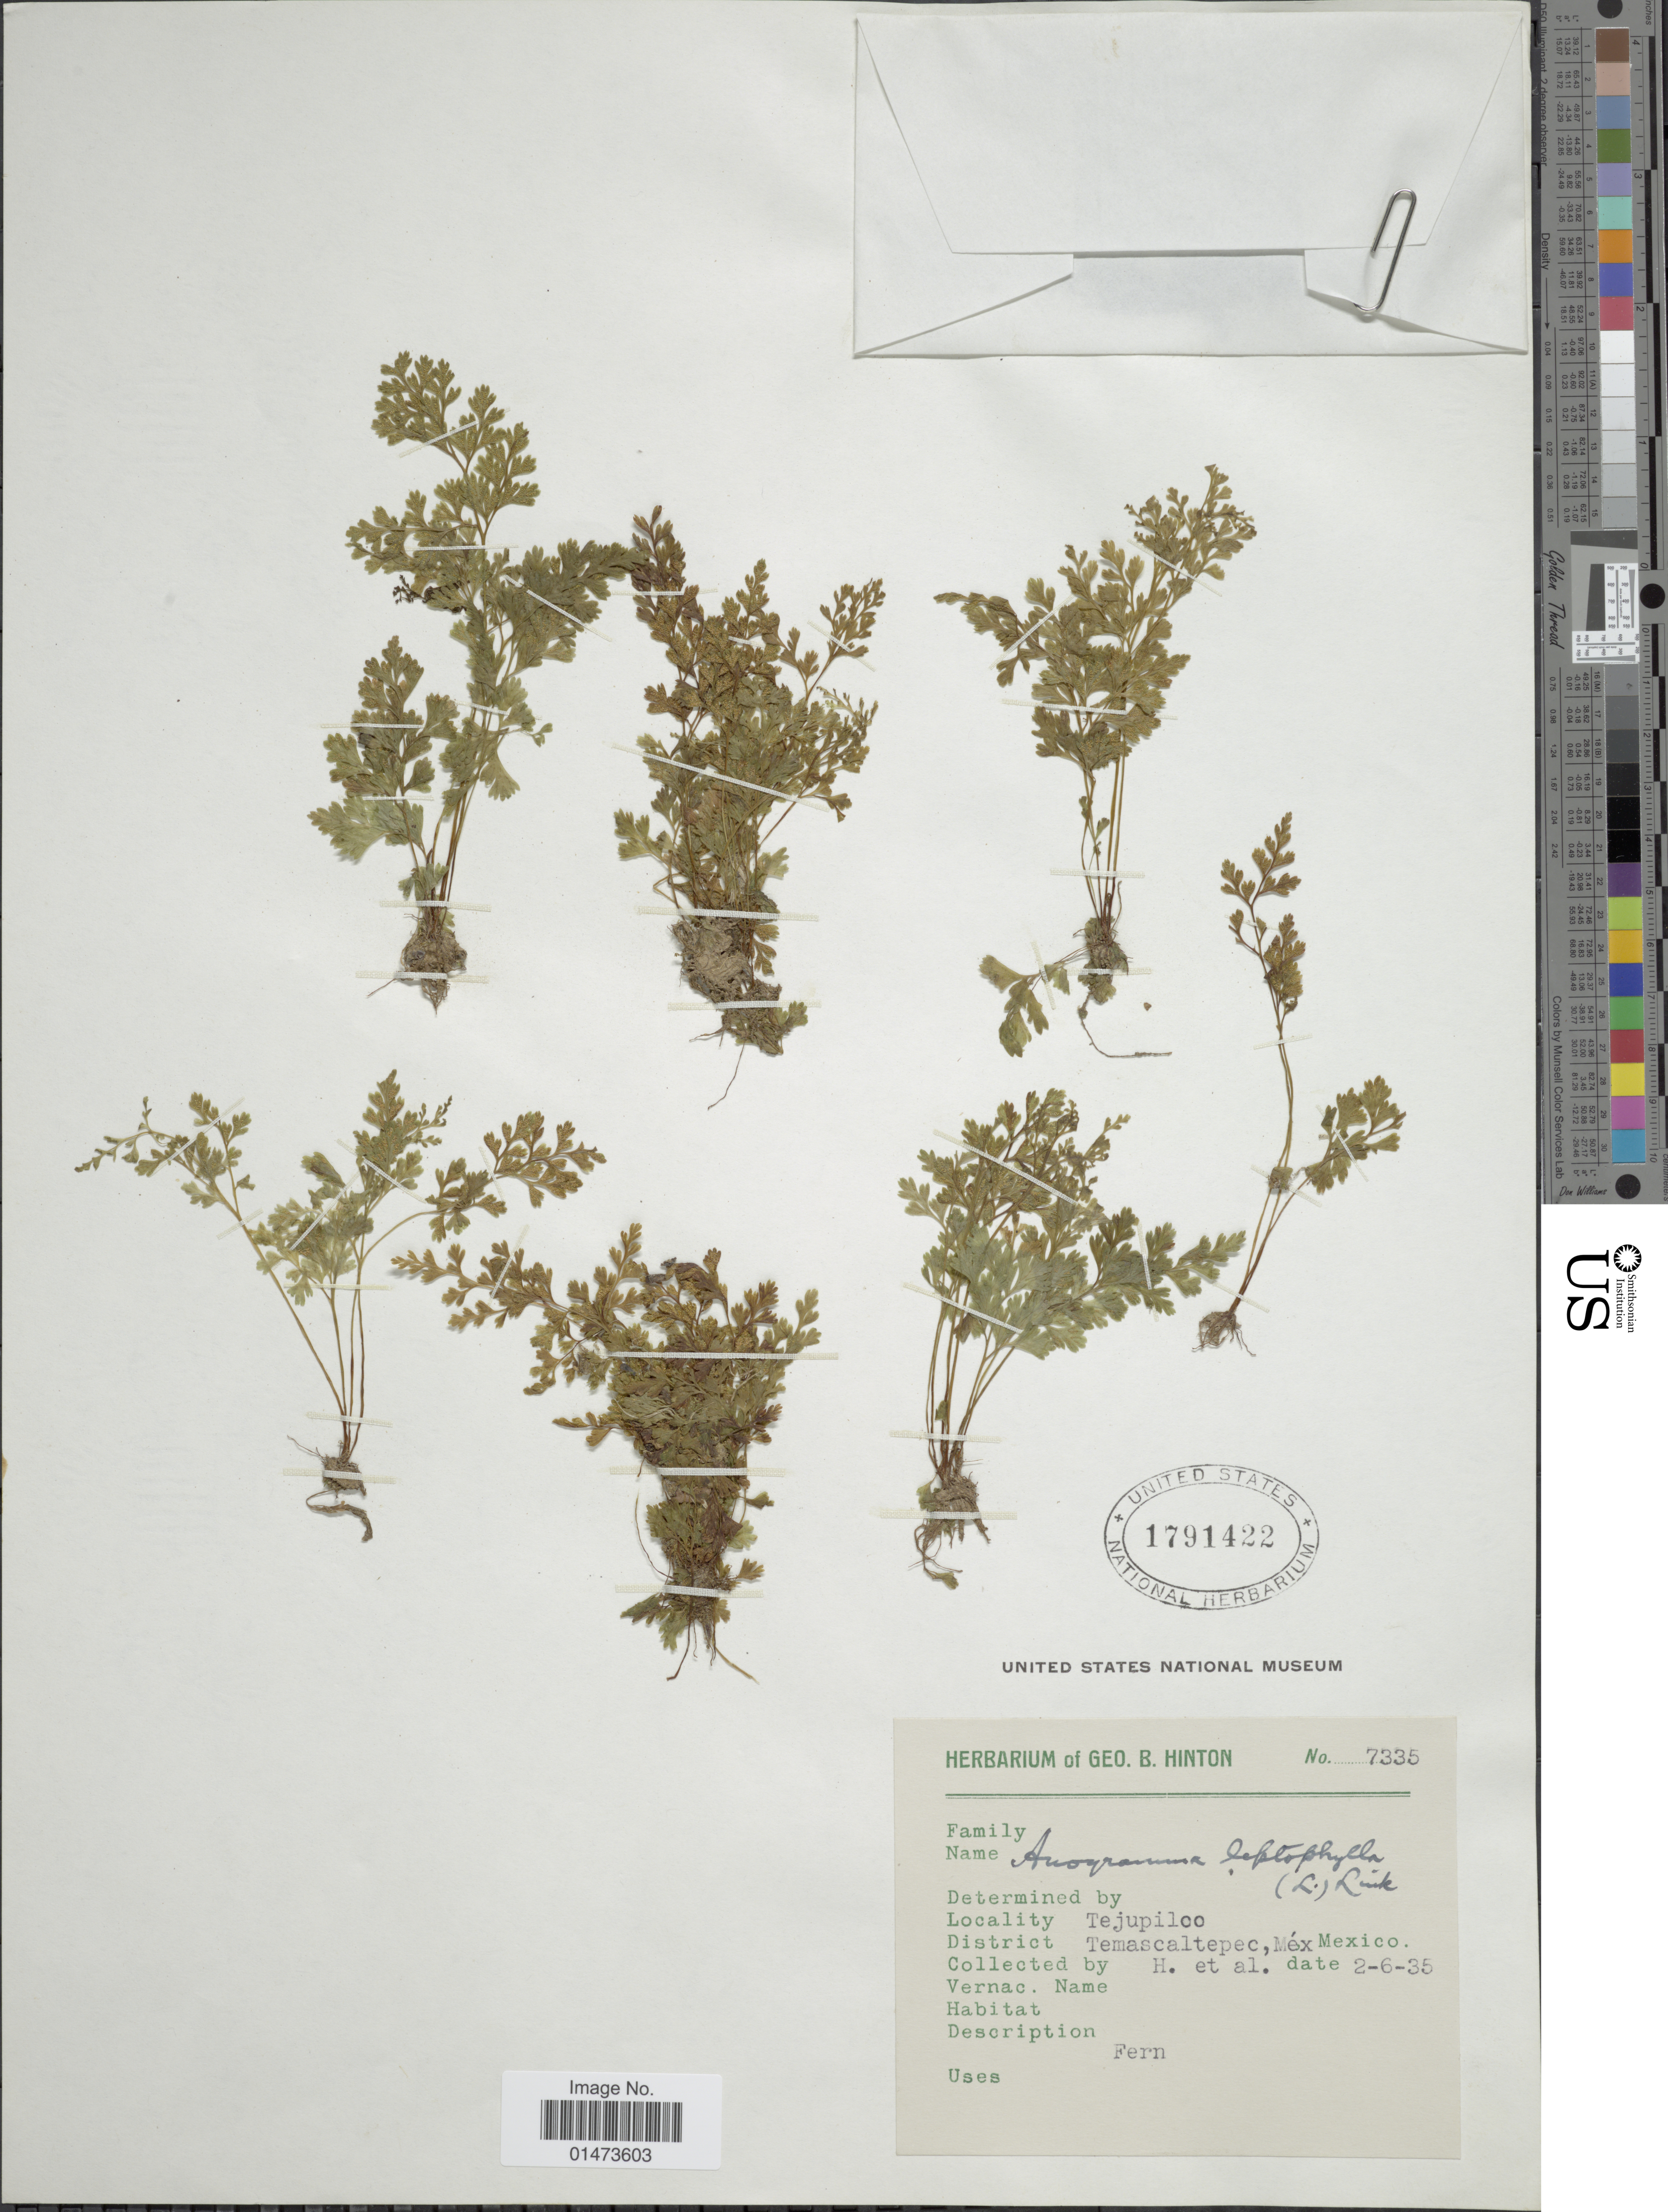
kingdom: Plantae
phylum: Tracheophyta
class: Polypodiopsida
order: Polypodiales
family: Pteridaceae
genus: Anogramma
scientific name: Anogramma leptophylla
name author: (L.) Link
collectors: G. B. Hinton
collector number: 7335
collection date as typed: Transcribed d/m/y: 2/6/35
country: Mexico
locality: Tejupilco, District Temascaltepec.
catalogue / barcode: US 1791422